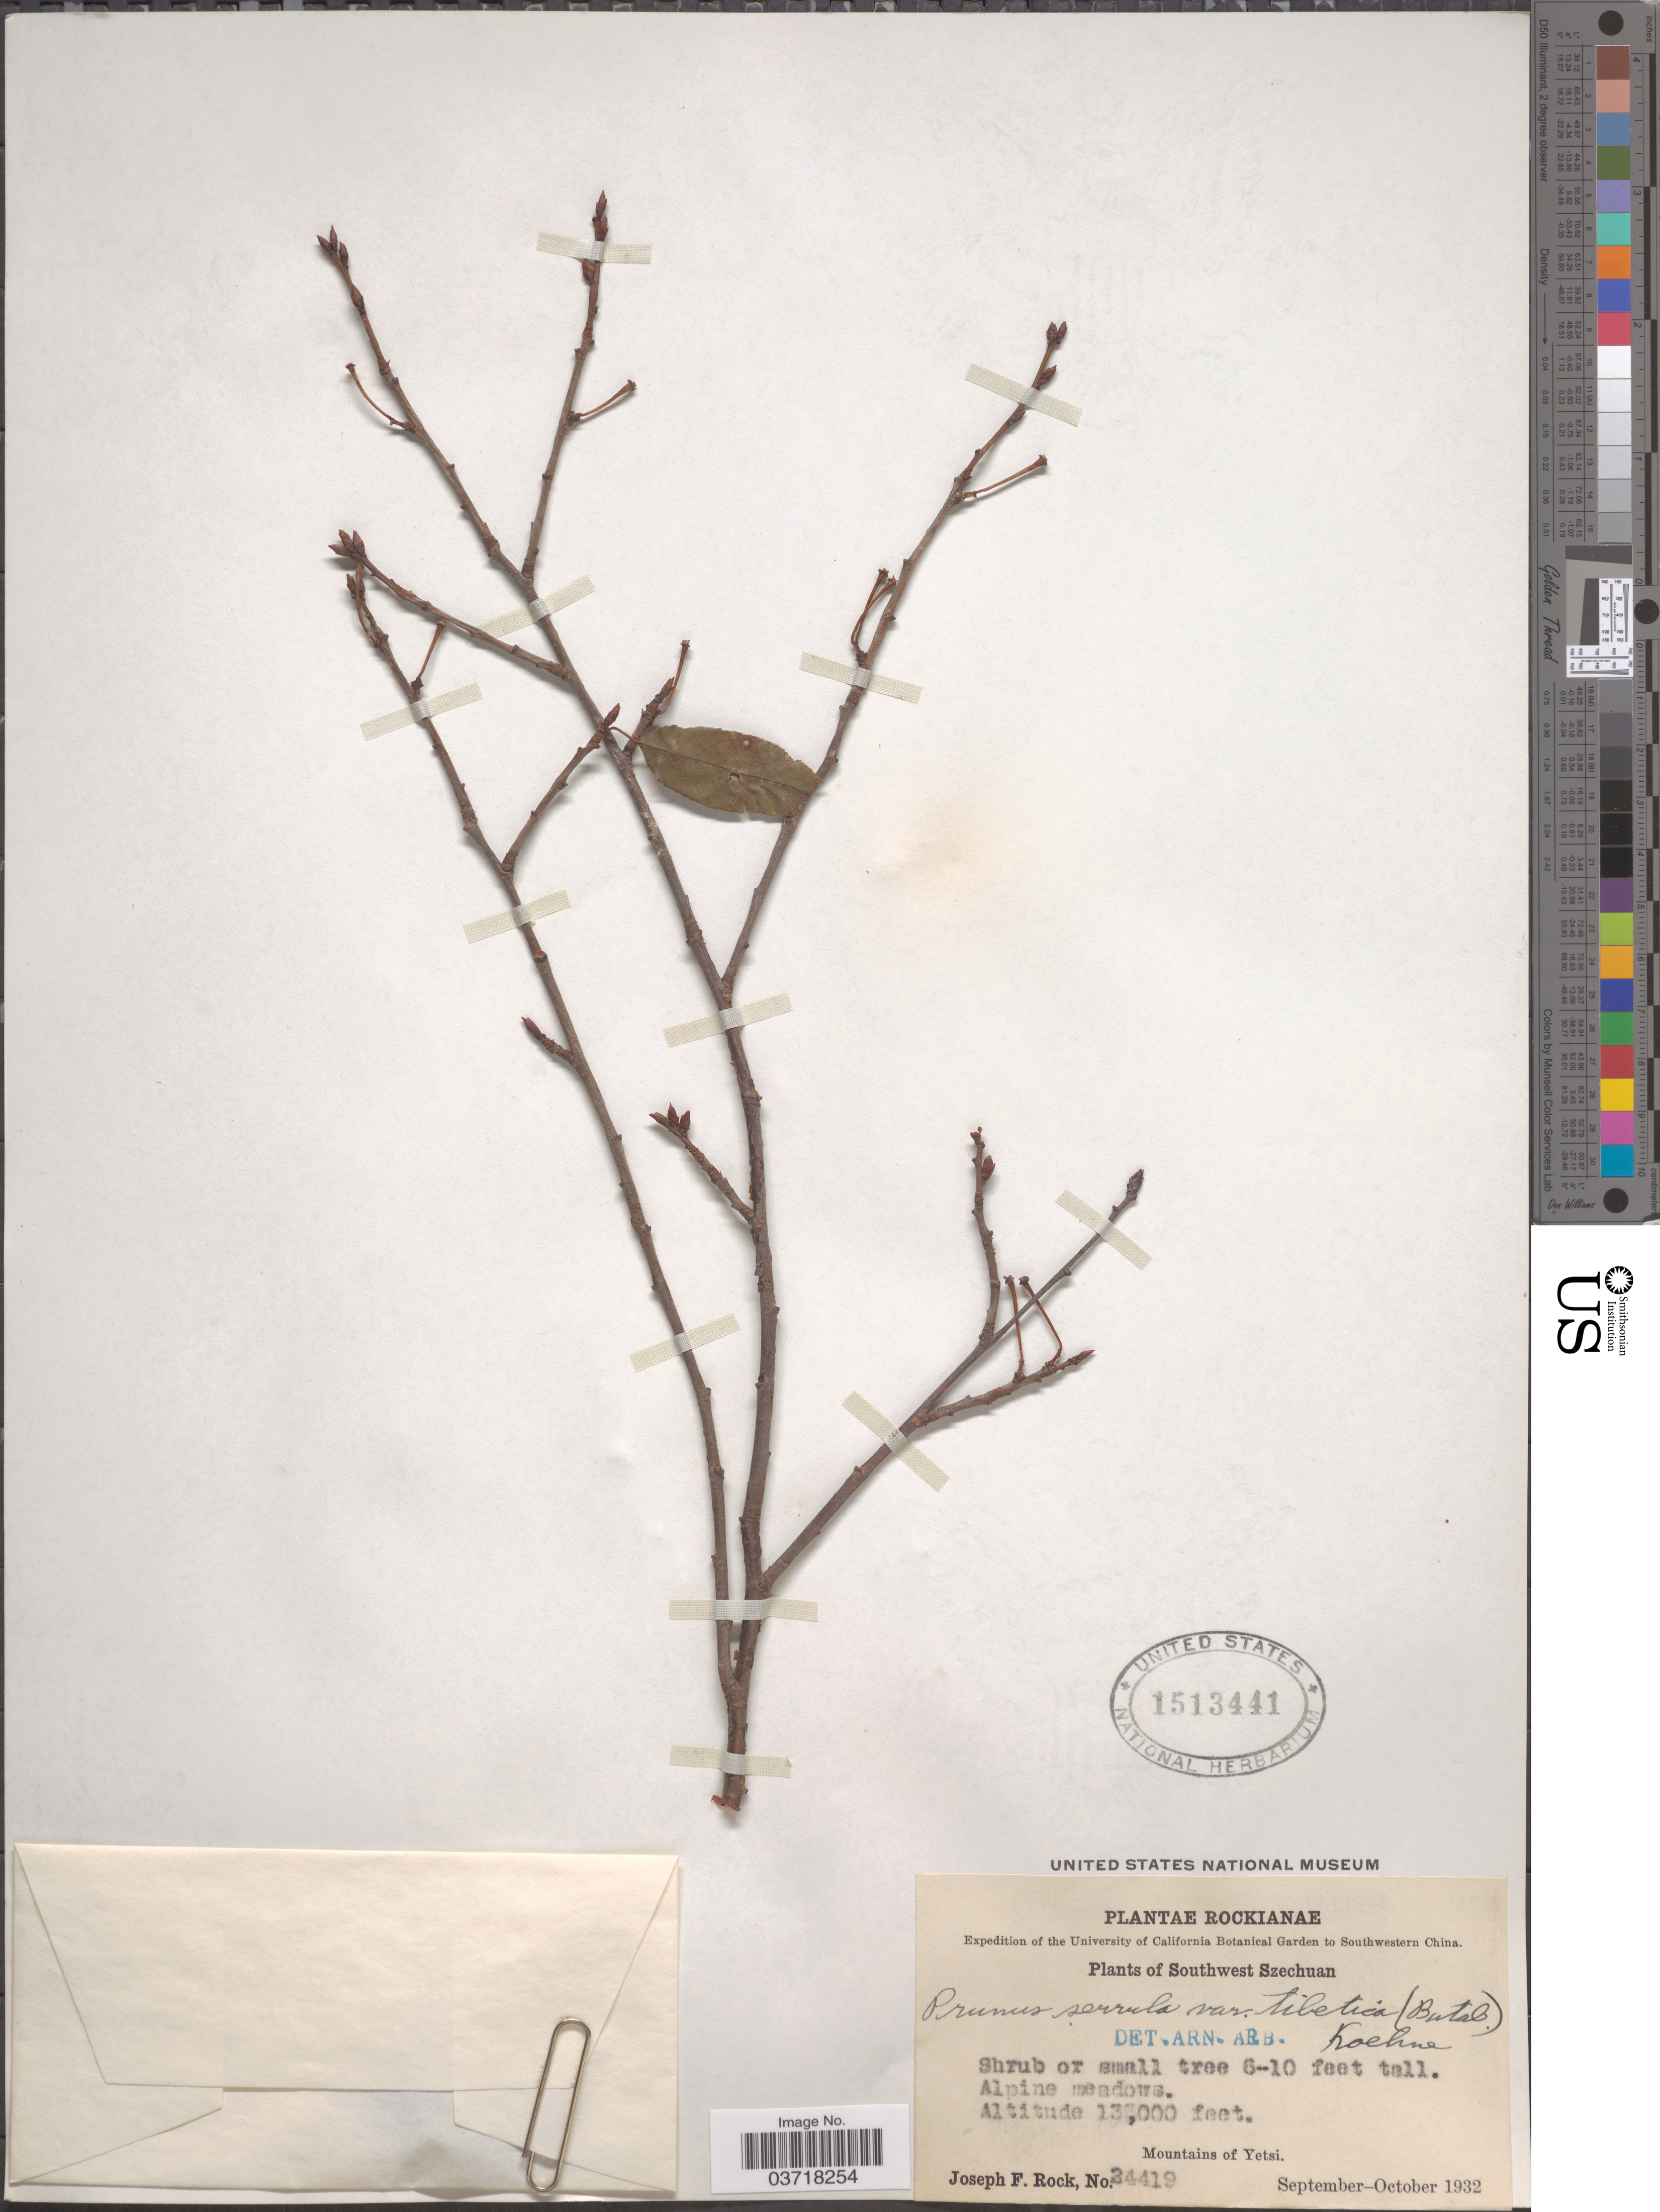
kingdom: Plantae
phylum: Tracheophyta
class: Magnoliopsida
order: Rosales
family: Rosaceae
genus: Prunus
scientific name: Prunus serrula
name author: Franch.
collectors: J. F. Rock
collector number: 24419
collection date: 1932-09/1932-10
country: China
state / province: Sichuan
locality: Southwest Szechuan. Mountains of Yetsi.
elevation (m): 3962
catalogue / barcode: US 1513441